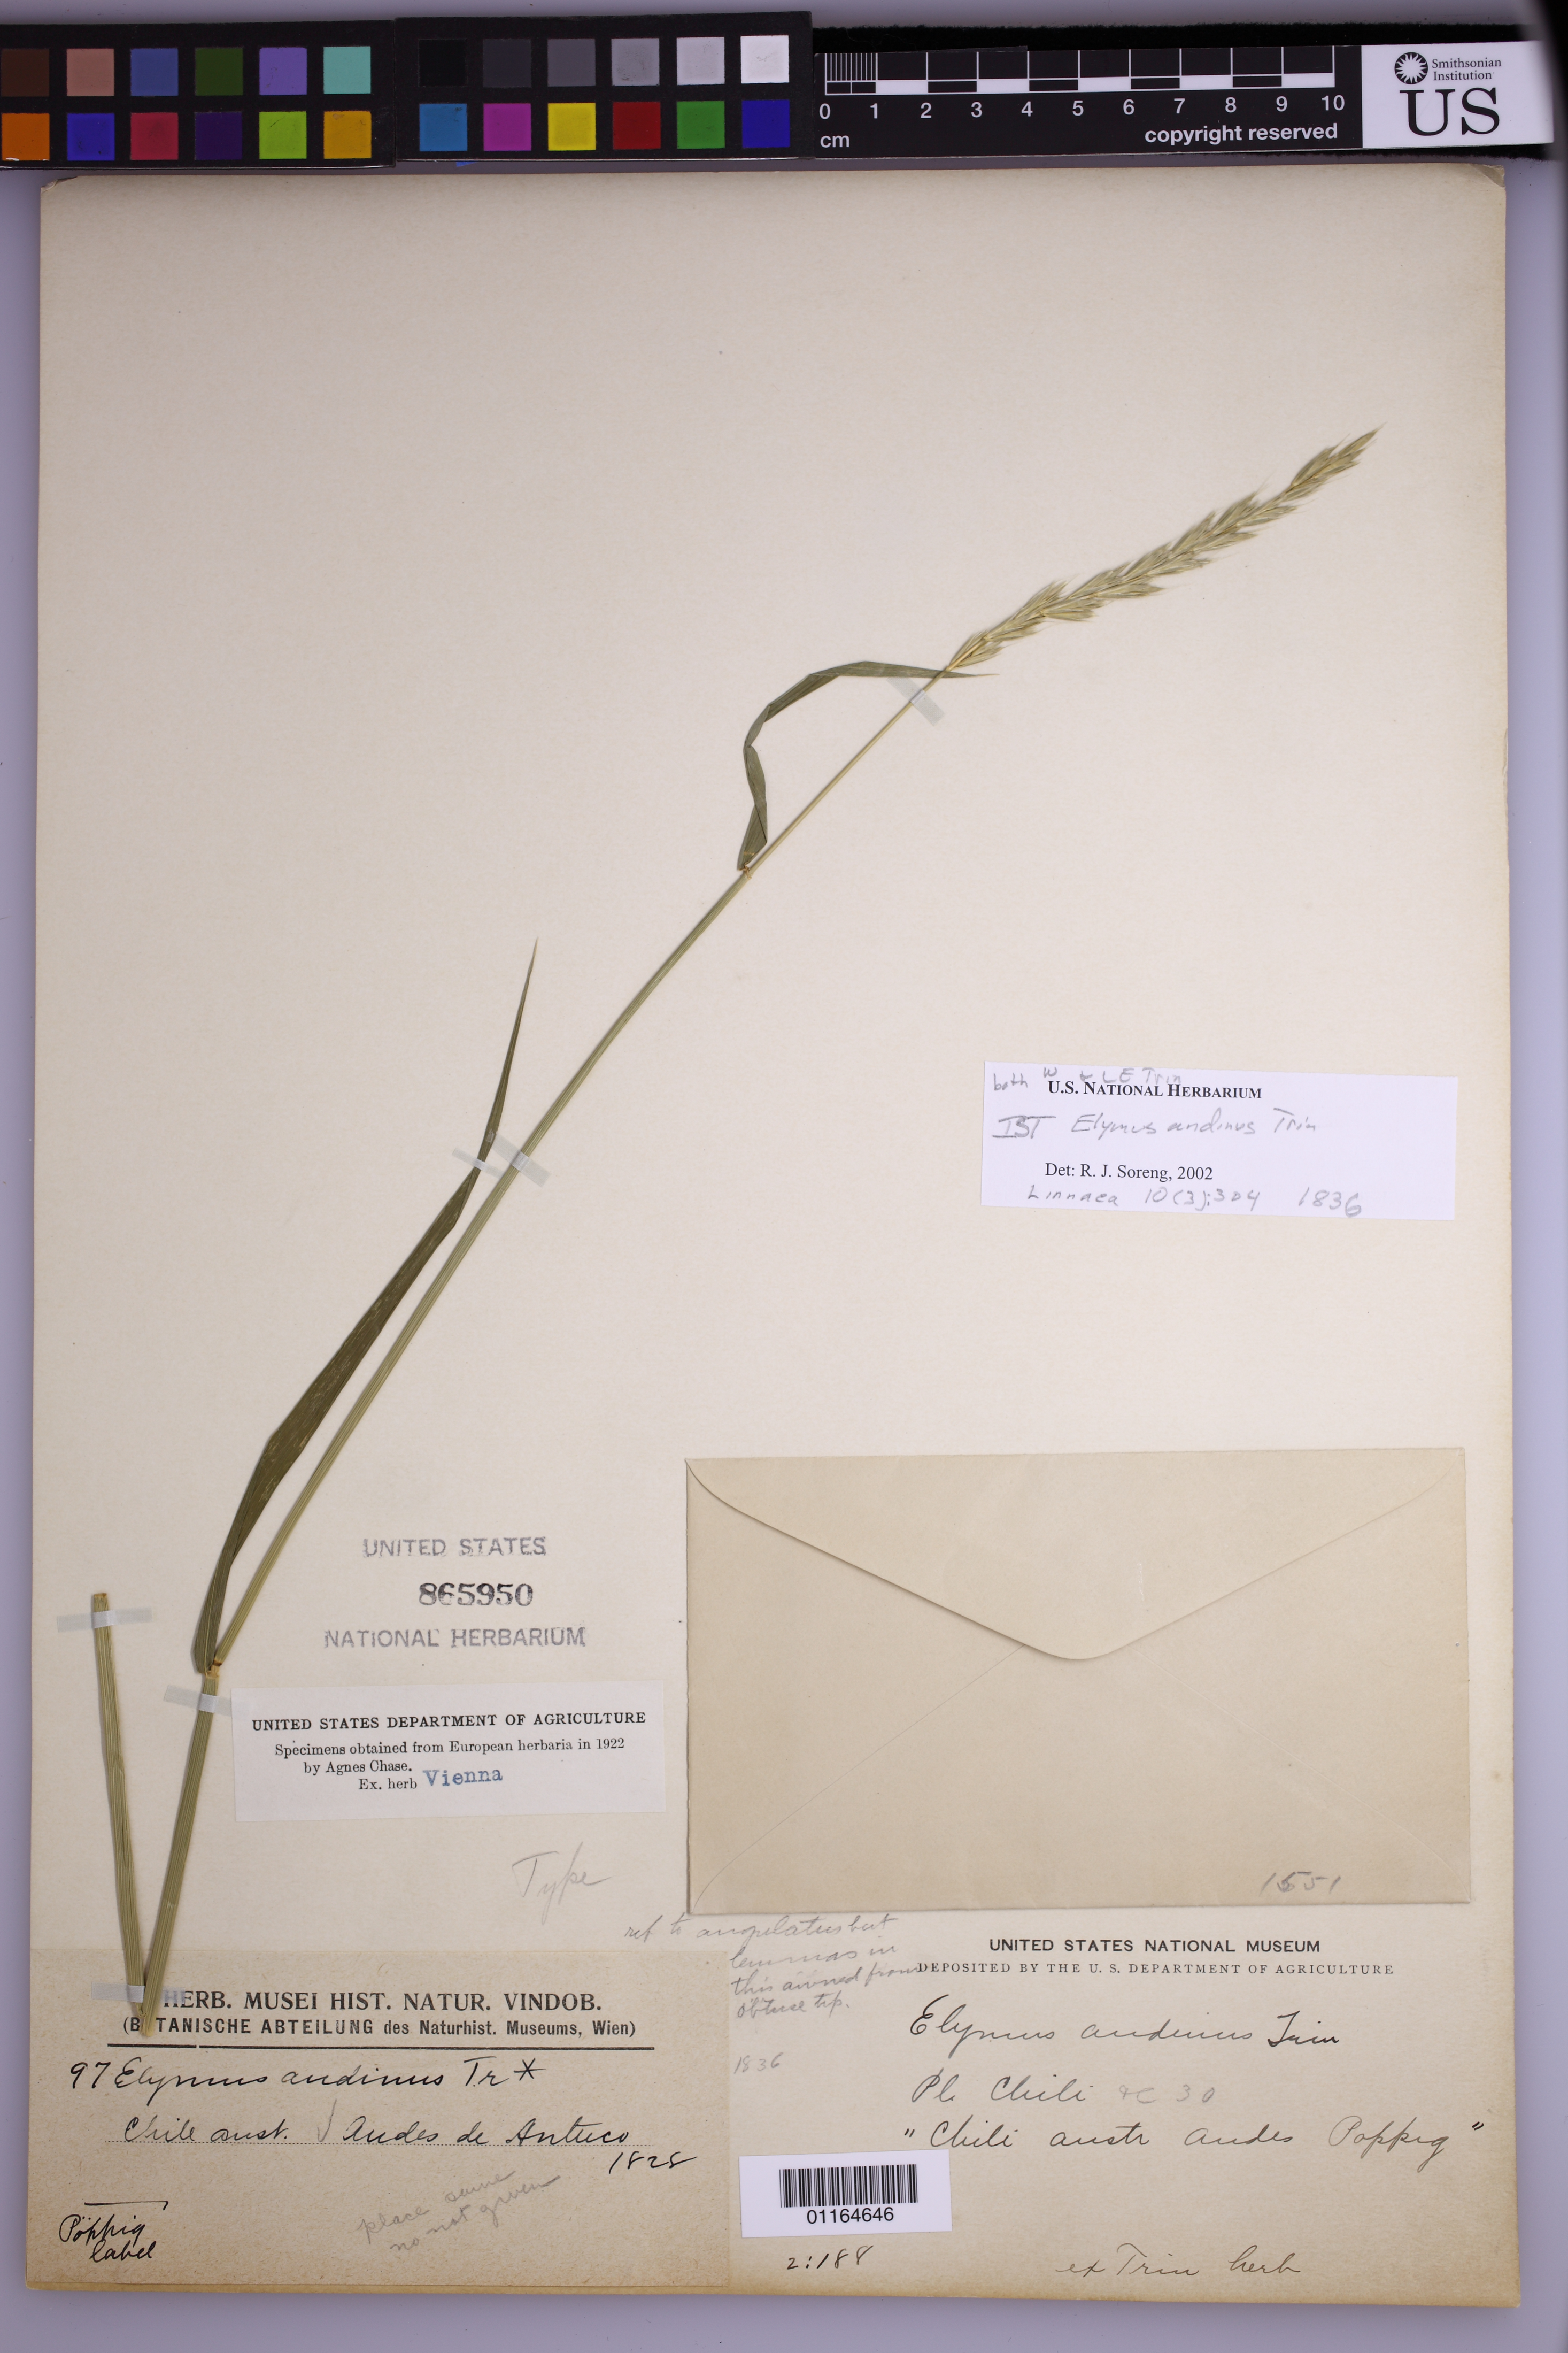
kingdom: Plantae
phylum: Tracheophyta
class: Liliopsida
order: Poales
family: Poaceae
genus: Elymus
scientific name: Elymus andinus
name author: Trin.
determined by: Soreng, Robert J., Research Associate (BOT), Smithsonian Institution - National Museum of Natural History (UNITED STATES)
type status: Isosyntype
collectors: E. F. Poeppig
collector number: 97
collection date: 1828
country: Chile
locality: Chile aust. Andes de Antuco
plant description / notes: Fragmentary material of type specimen ex herb. Vienna.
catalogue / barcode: US 865950